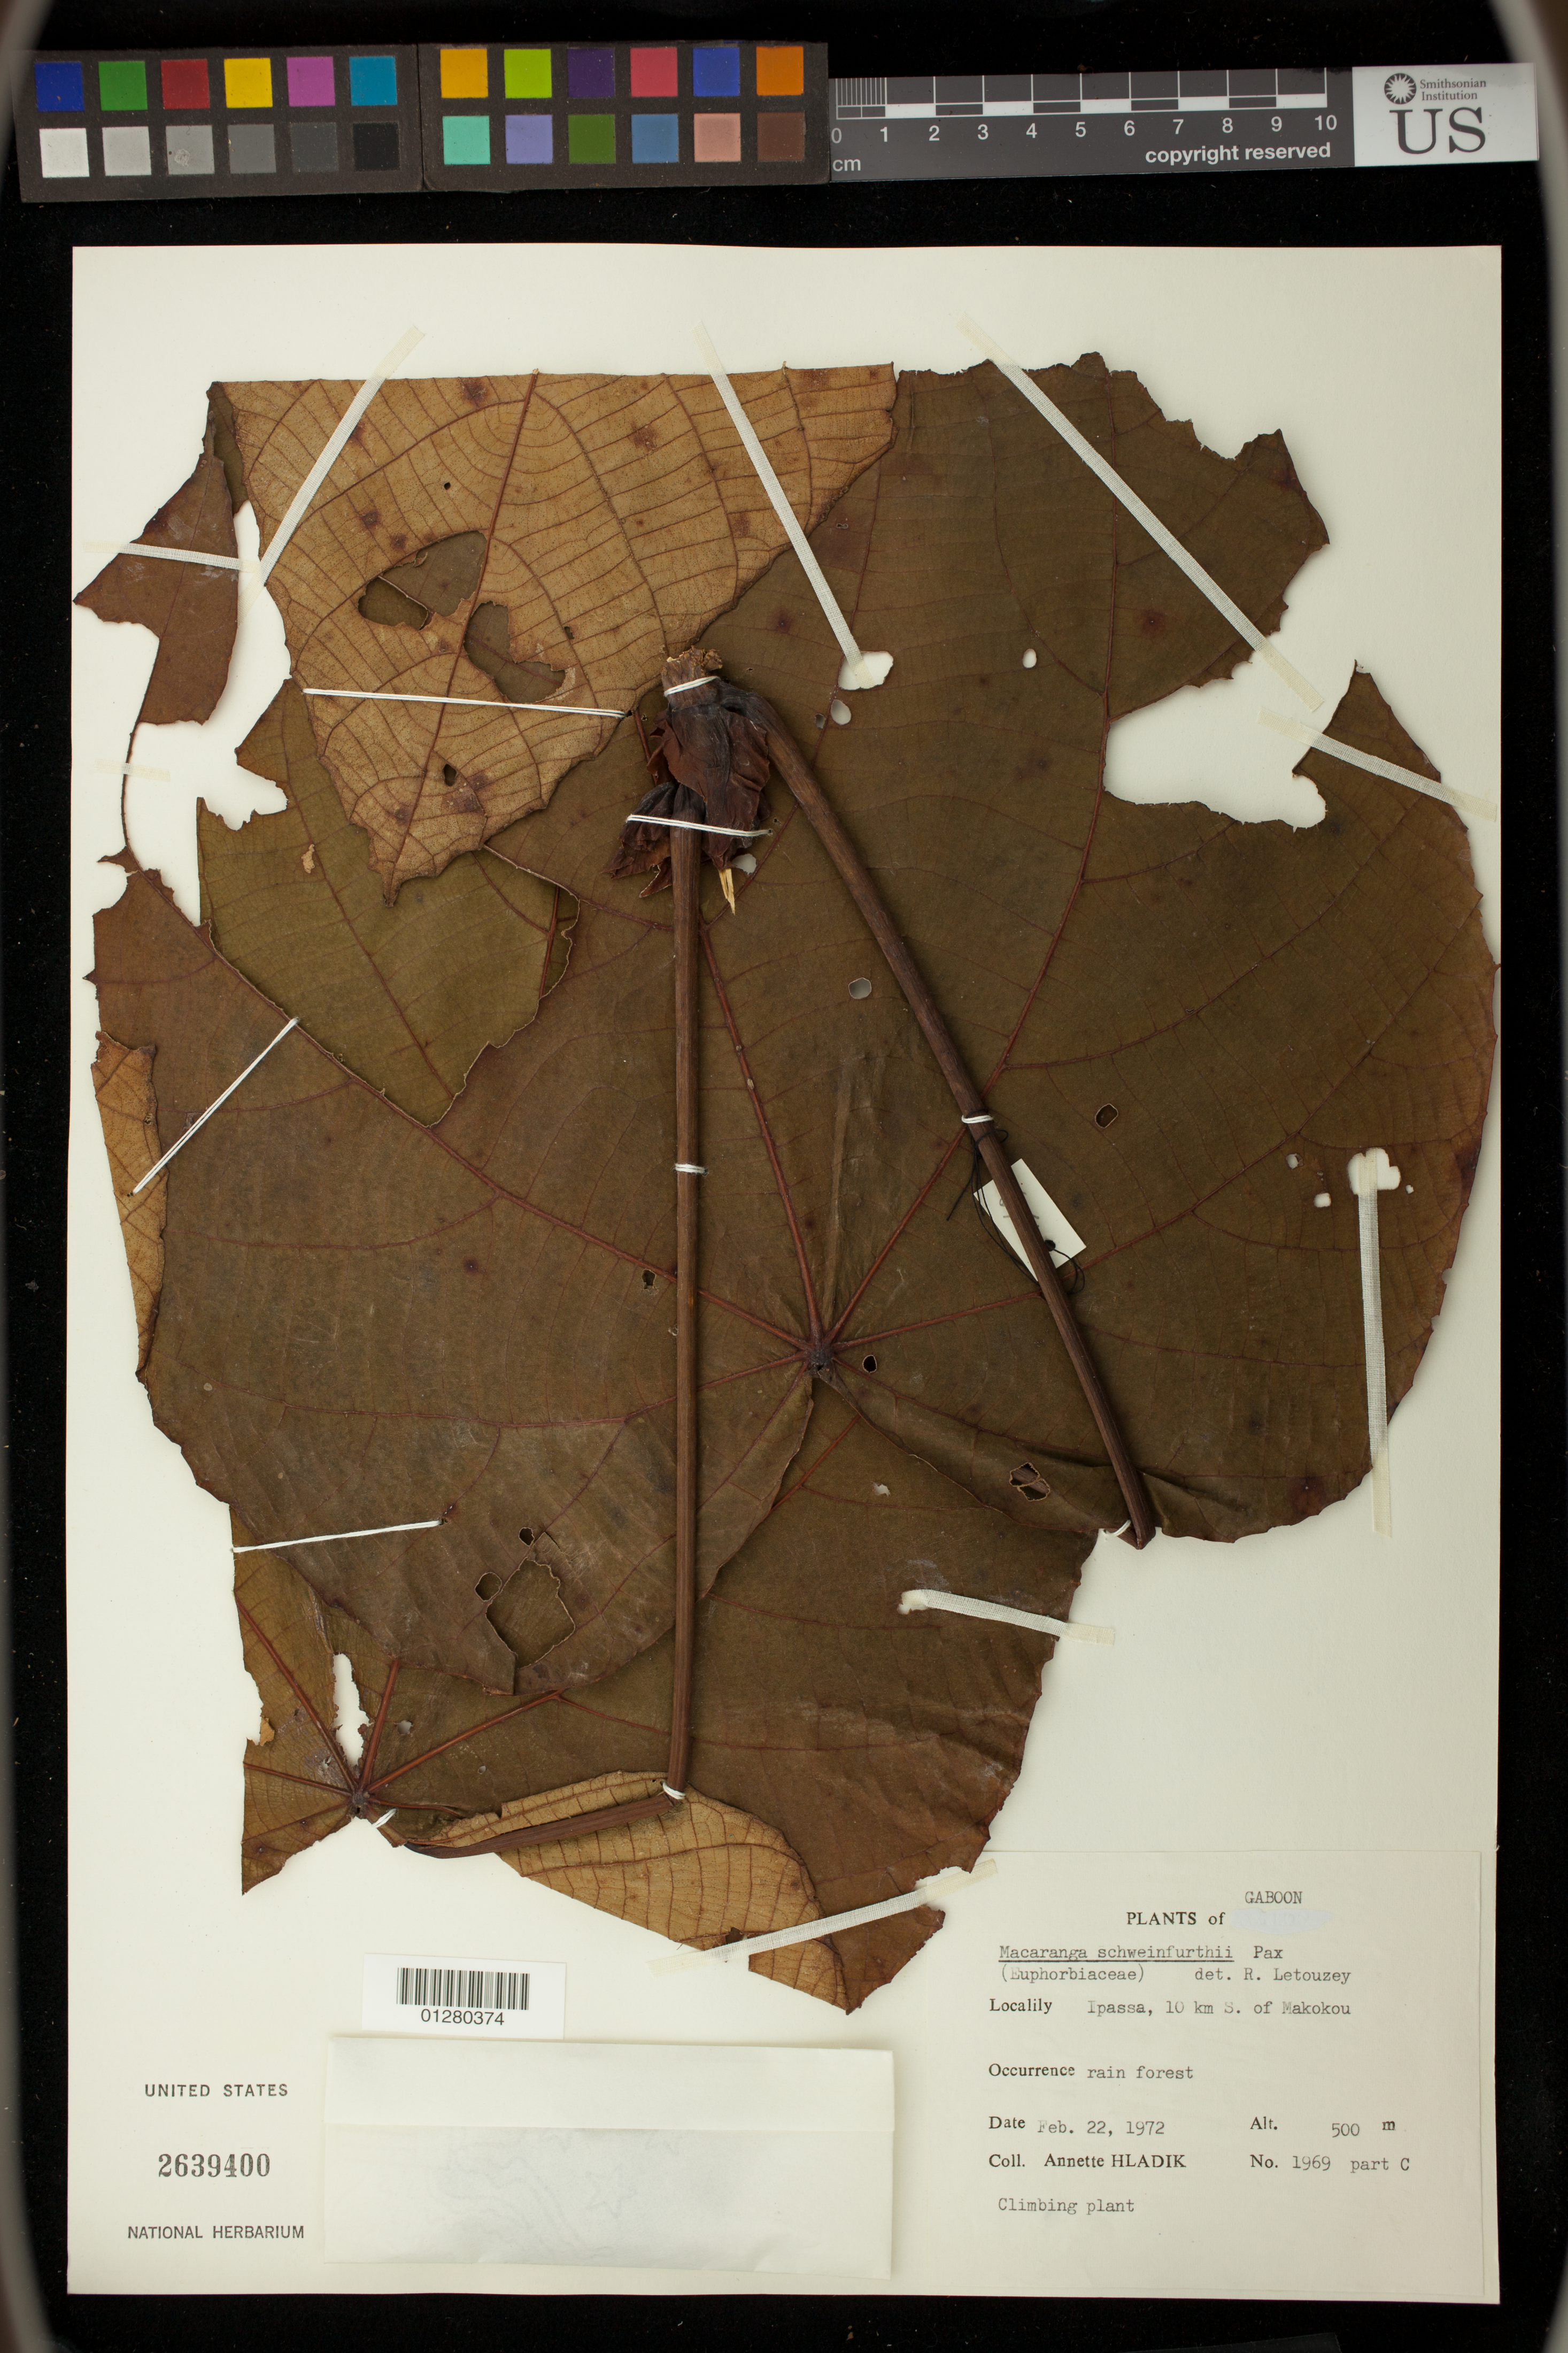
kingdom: Plantae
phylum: Tracheophyta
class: Magnoliopsida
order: Malpighiales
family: Euphorbiaceae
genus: Macaranga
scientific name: Macaranga schweinfurthii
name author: Pax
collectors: A. Hladik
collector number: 1969C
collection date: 1972-02-22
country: Gabon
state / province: Ogooue-Ivindo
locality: Ipassa, 10 km S. of Makokou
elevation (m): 500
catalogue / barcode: US 2639400